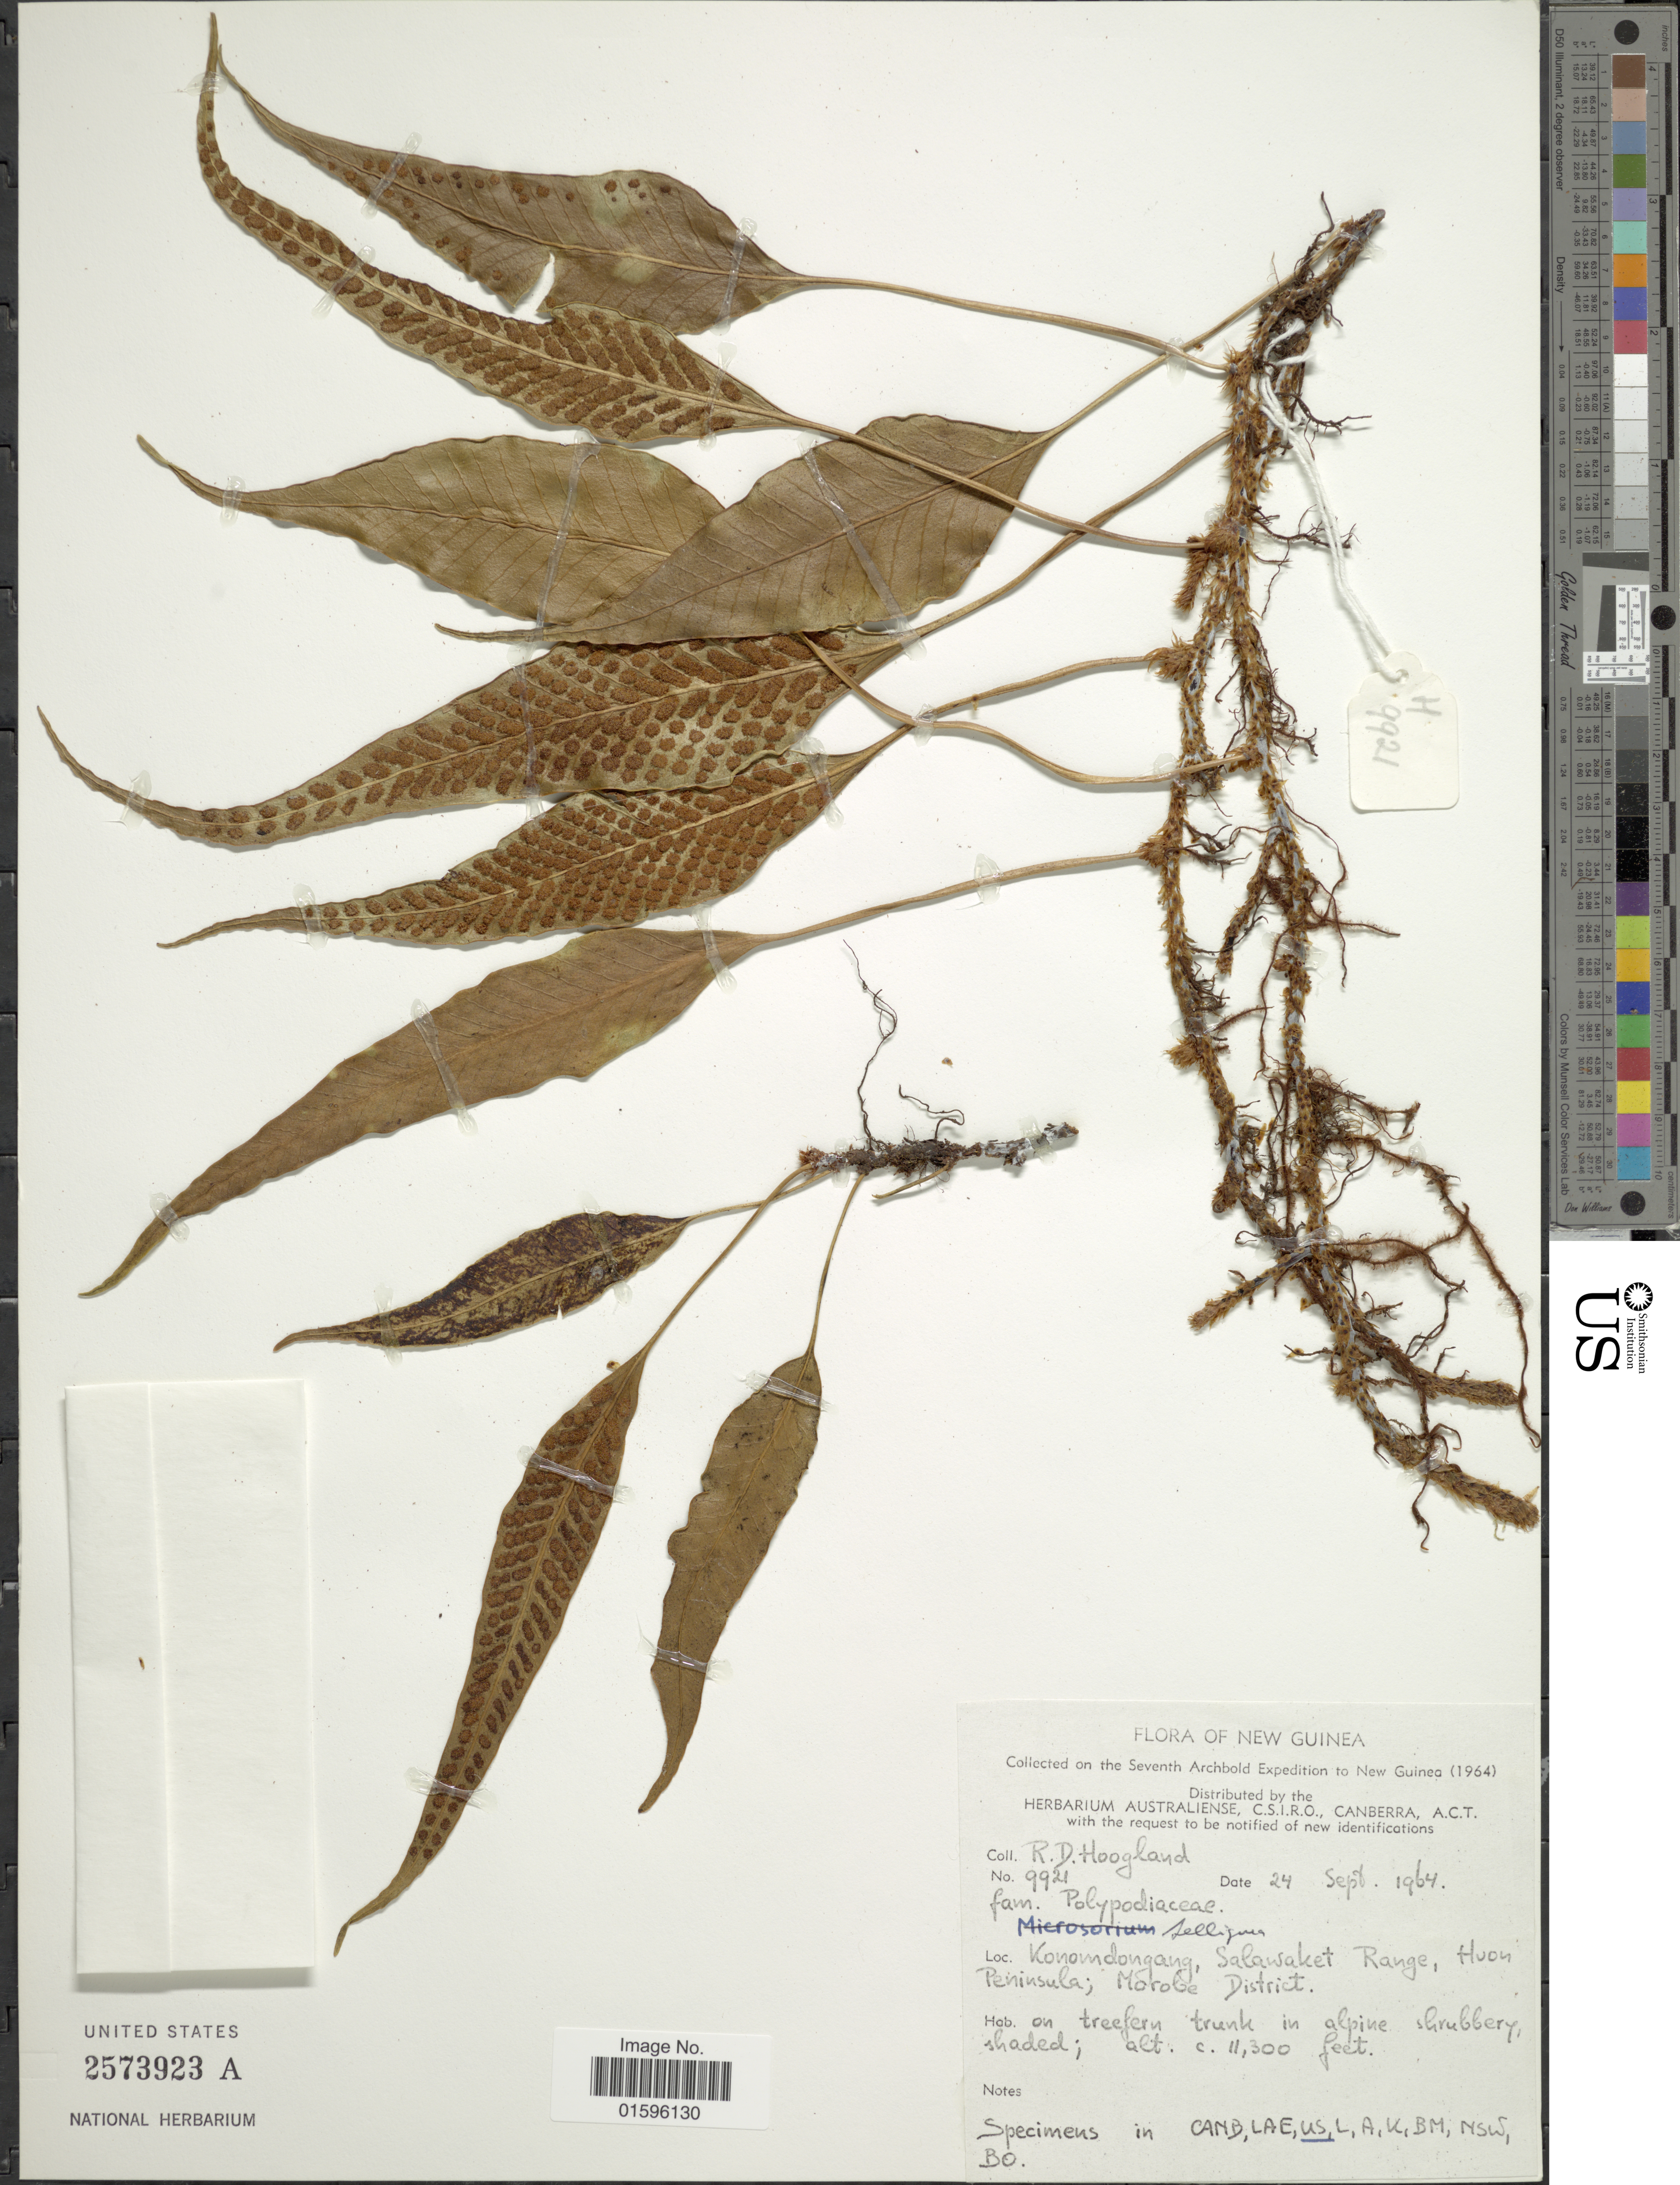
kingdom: Plantae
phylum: Tracheophyta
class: Polypodiopsida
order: Polypodiales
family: Polypodiaceae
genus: Polypodium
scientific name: Polypodium sp.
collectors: R. D. Hoogland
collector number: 9921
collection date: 1964-09-24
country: Papua New Guinea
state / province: Morobe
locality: New Guinea, Konomdongang, Salawaket Range, Huon Peninsula, Morobe District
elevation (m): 3444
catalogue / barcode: US 2573923A